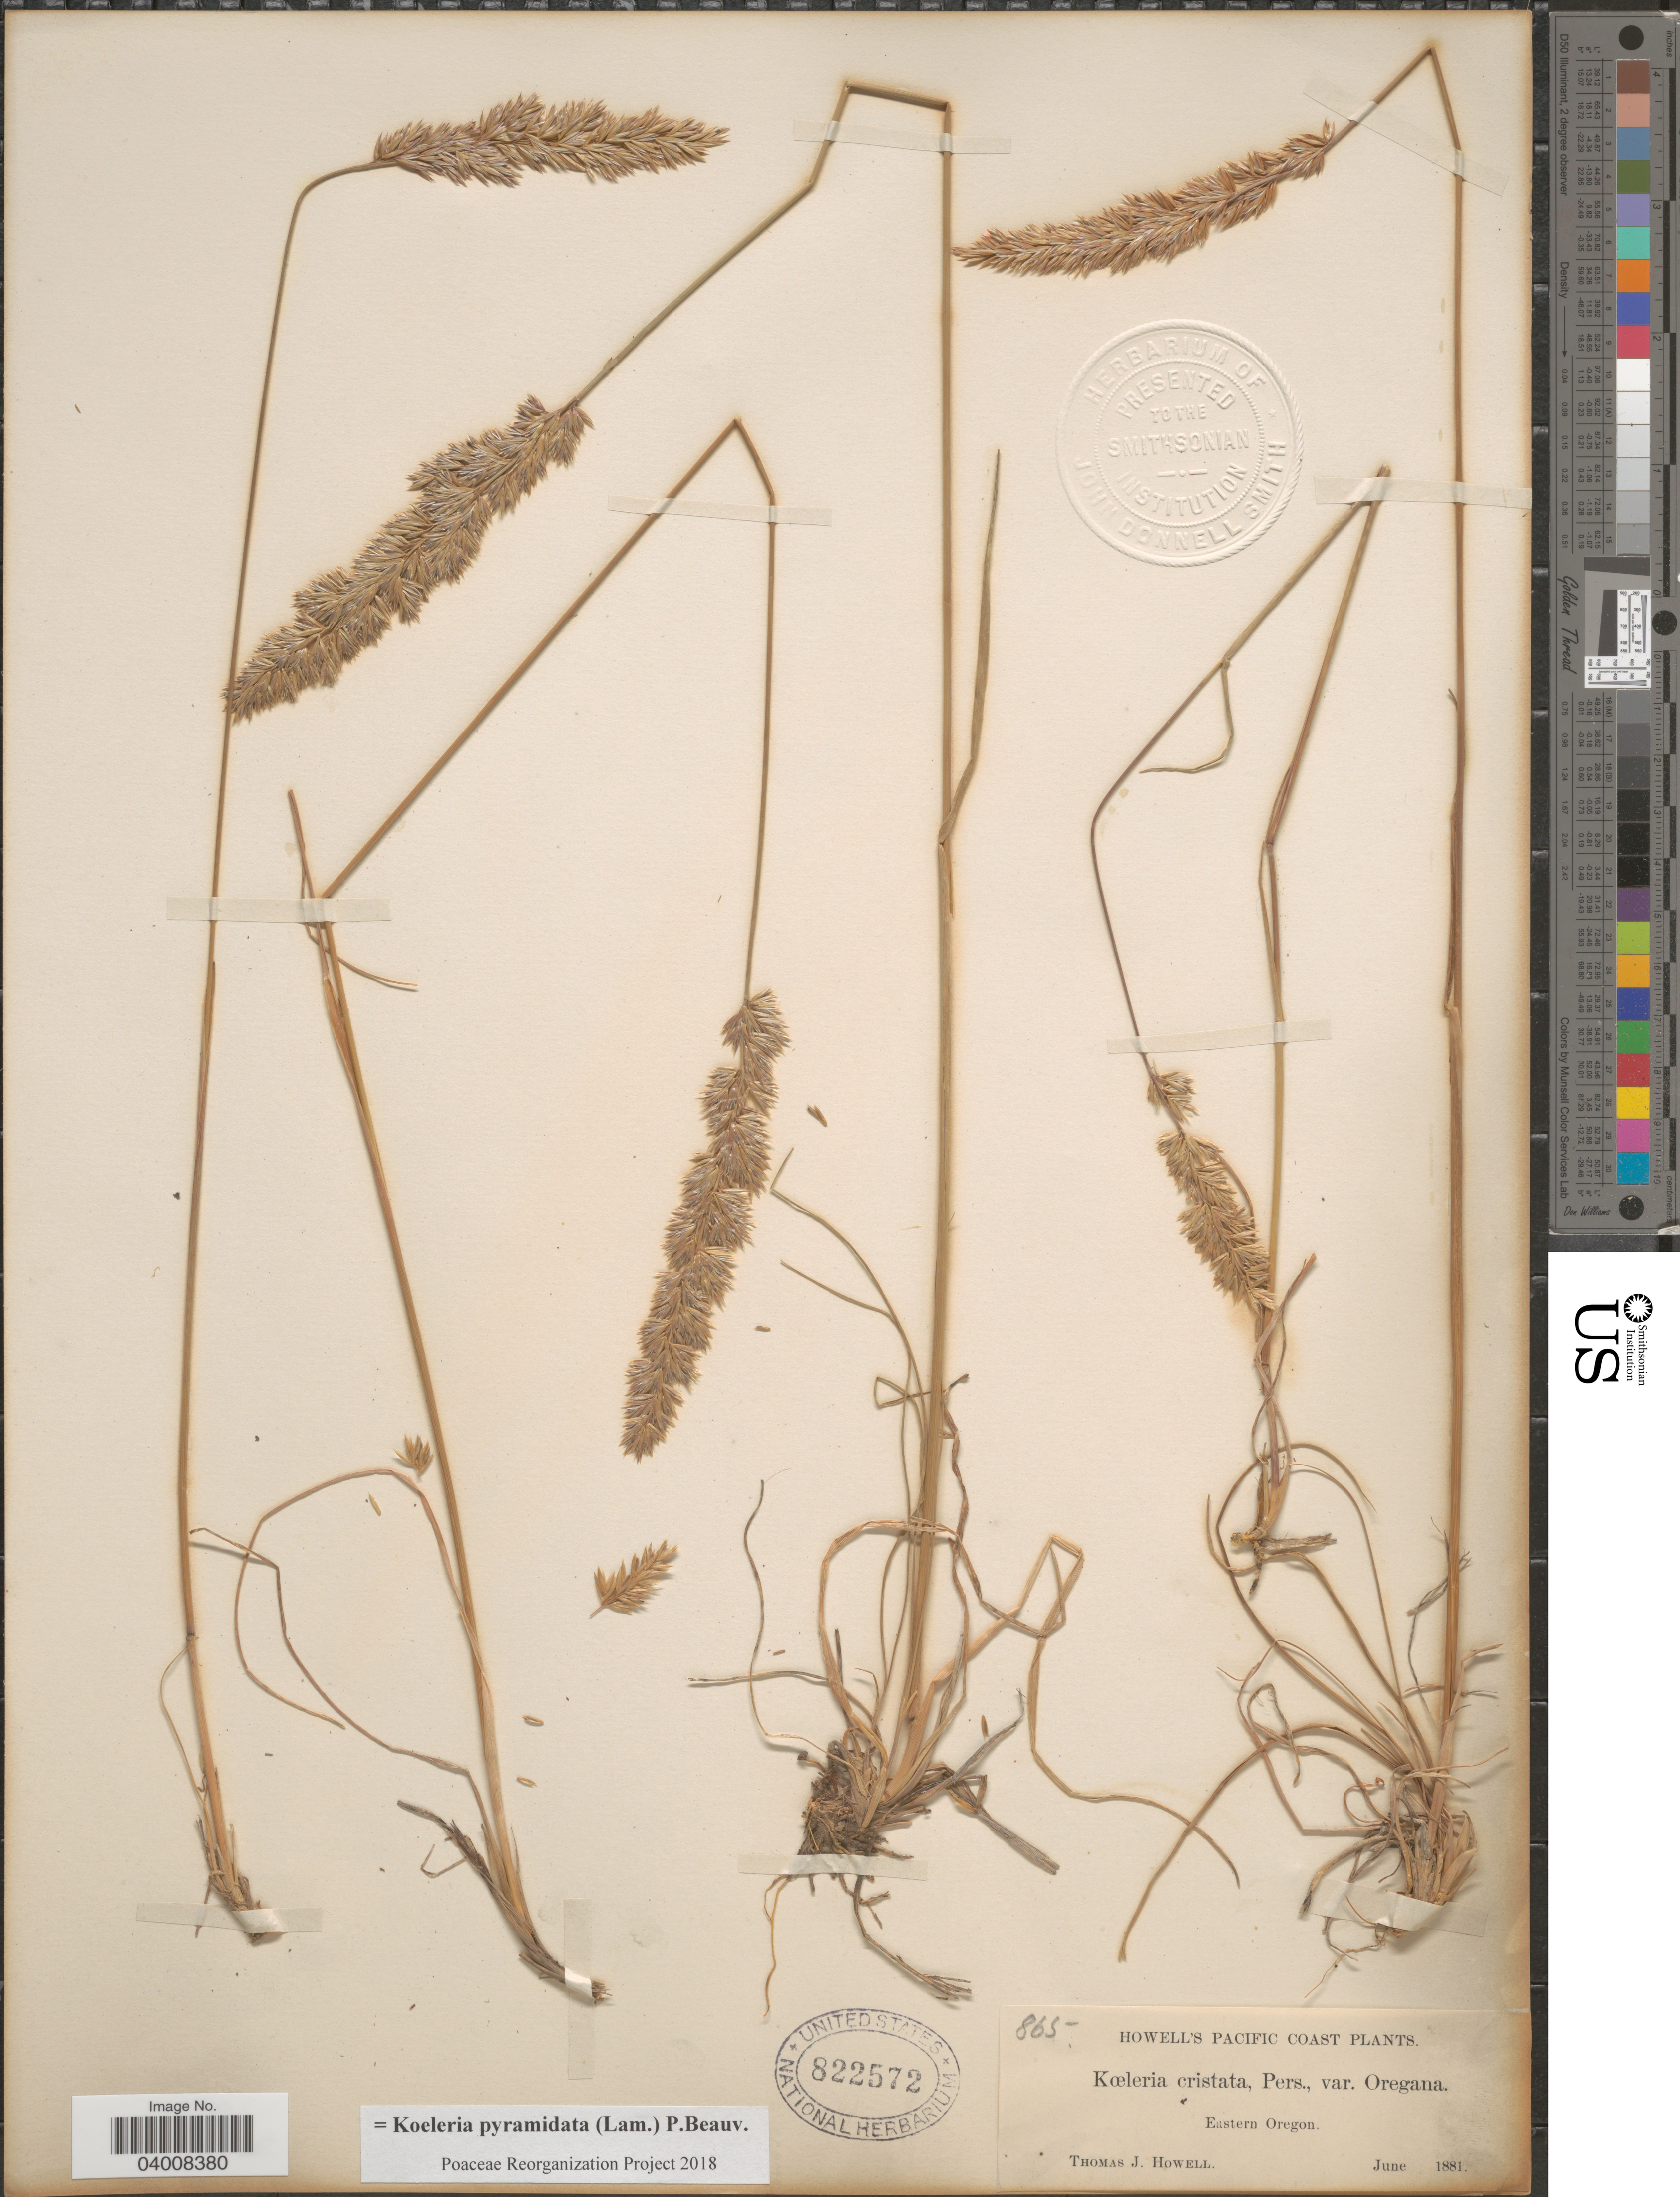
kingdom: Plantae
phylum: Tracheophyta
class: Liliopsida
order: Poales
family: Poaceae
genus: Koeleria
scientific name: Koeleria pyramidata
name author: (Lam.) P. Beauv.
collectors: T. J. Howell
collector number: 865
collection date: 1881-06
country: United States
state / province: Oregon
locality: Pacific Coast. Eastern Oregon.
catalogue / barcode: US 822572